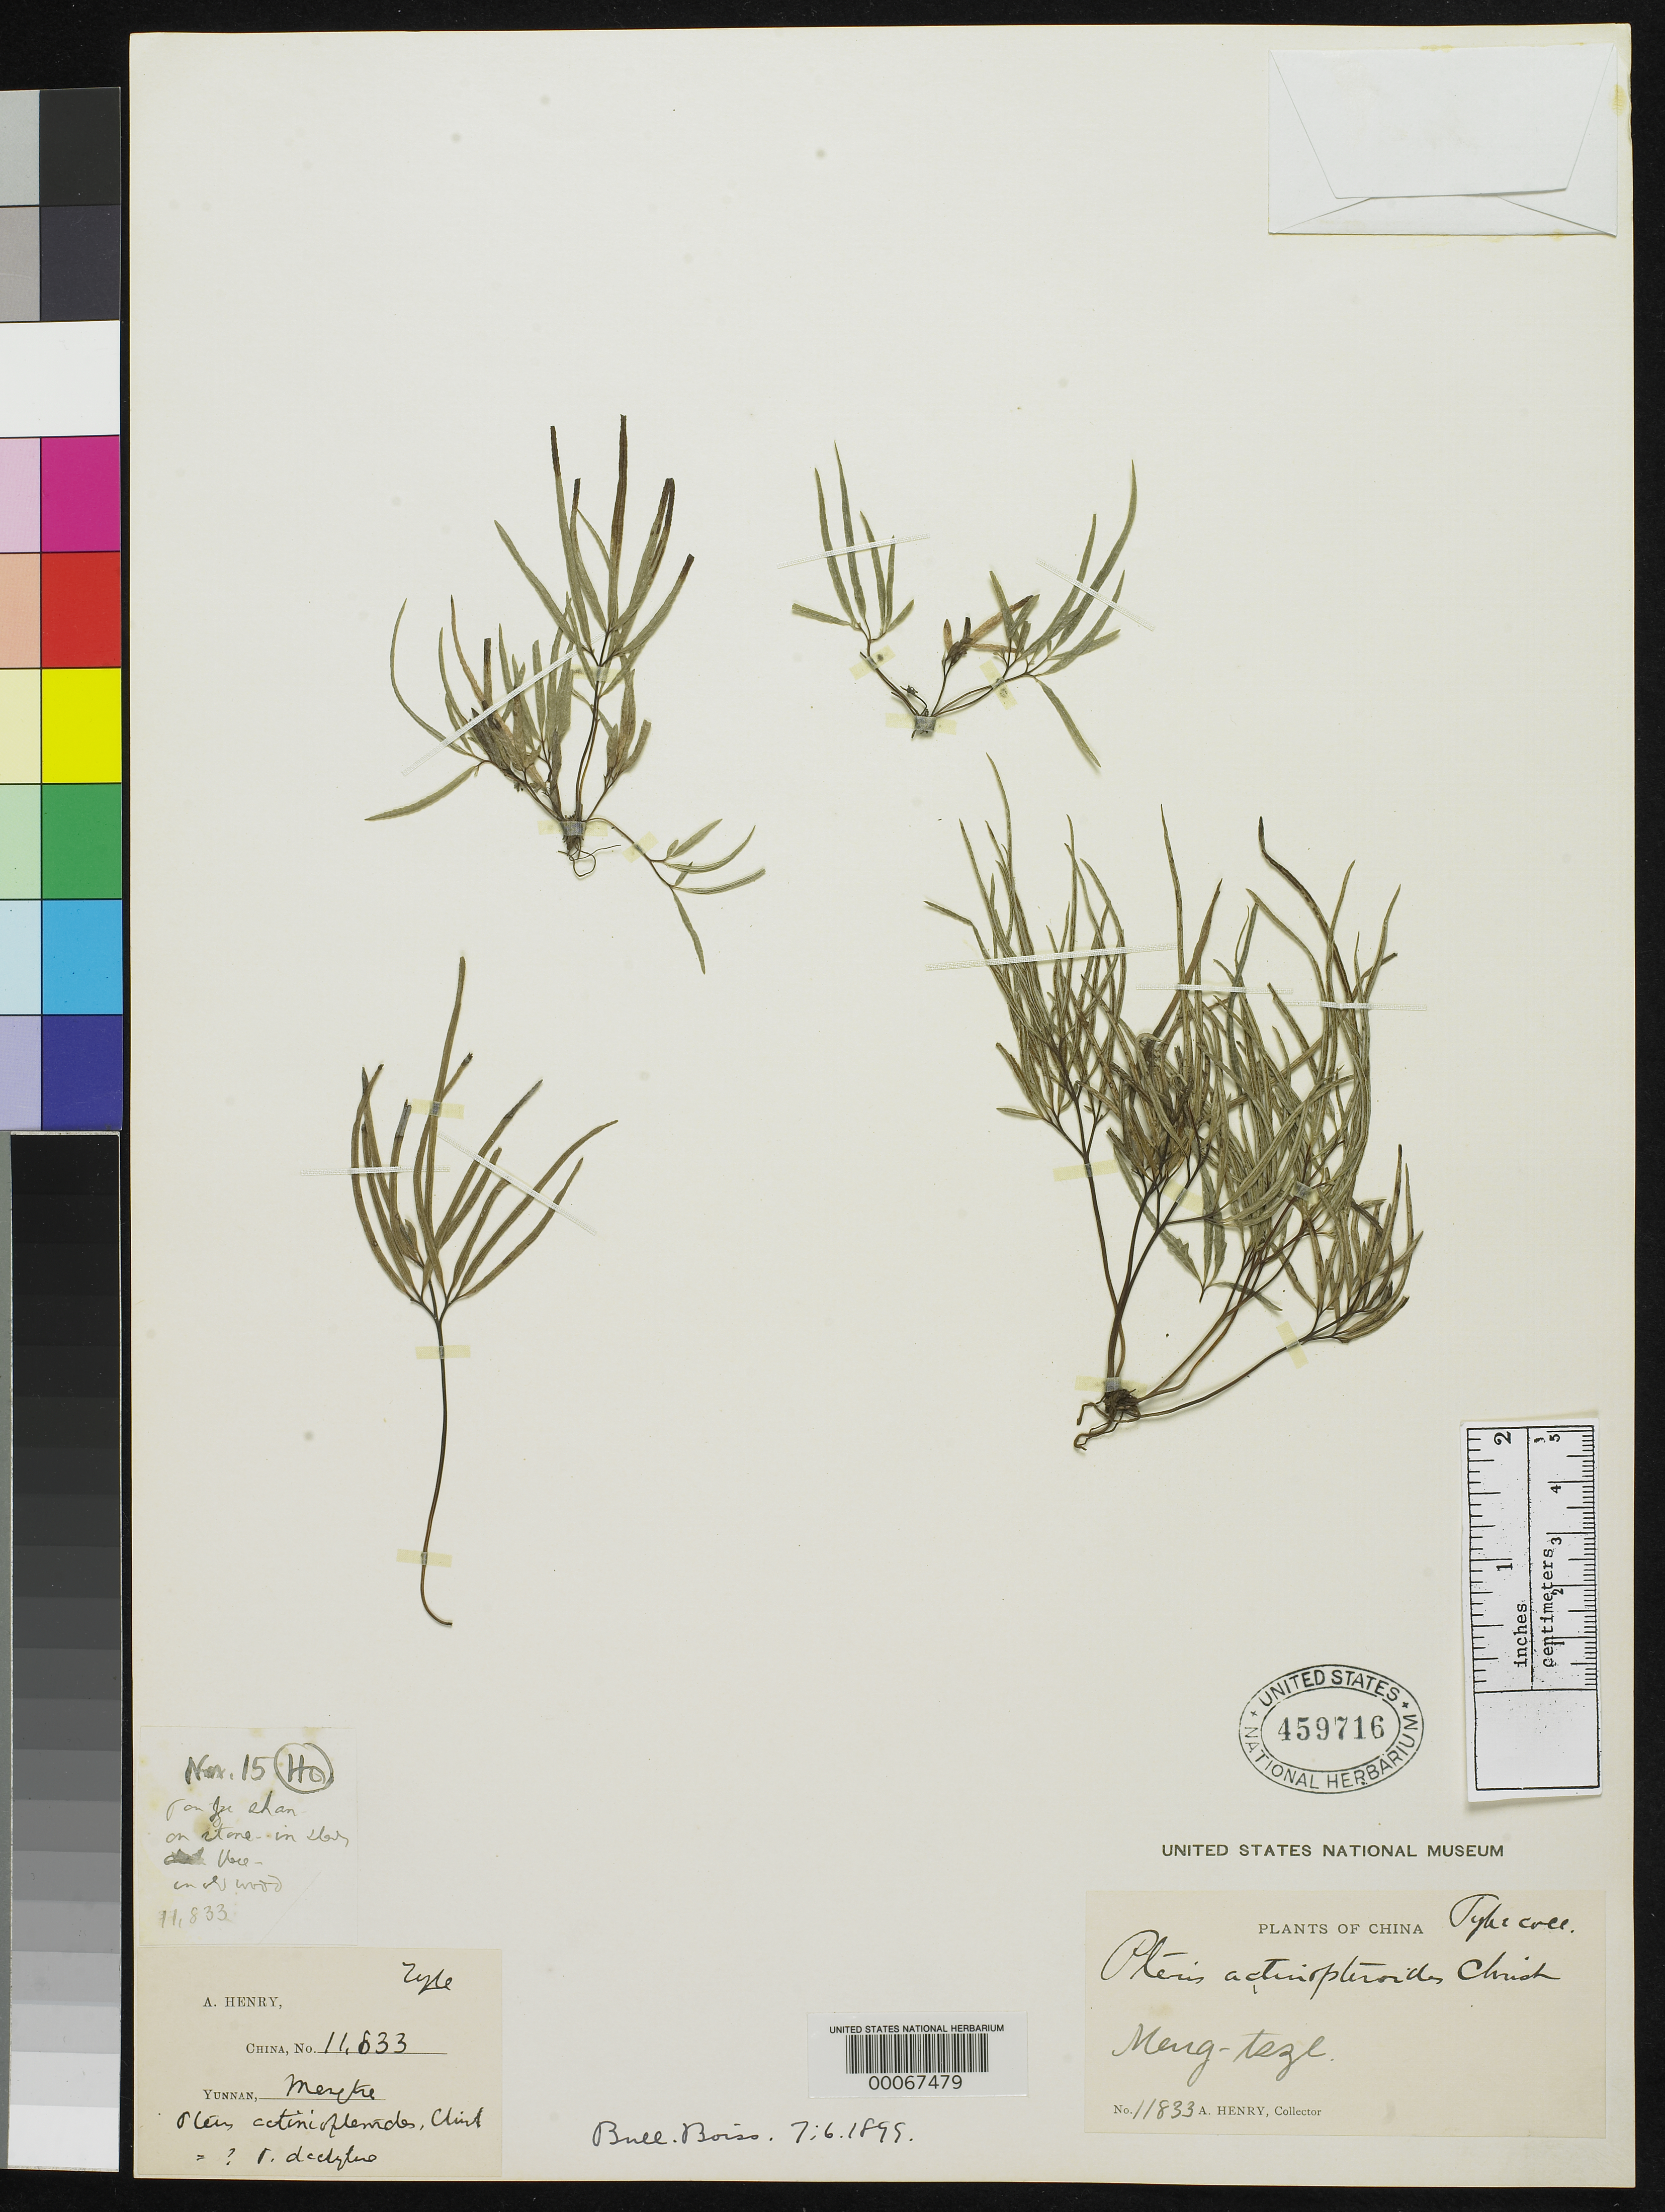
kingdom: Plantae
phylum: Tracheophyta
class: Polypodiopsida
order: Polypodiales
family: Pteridaceae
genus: Pteris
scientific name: Pteris actiniopteroides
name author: Christ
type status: Type Collection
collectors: A. Henry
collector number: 11833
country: China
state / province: Yunnan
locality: Mengtze [Meng-tsze]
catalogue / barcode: US 459716